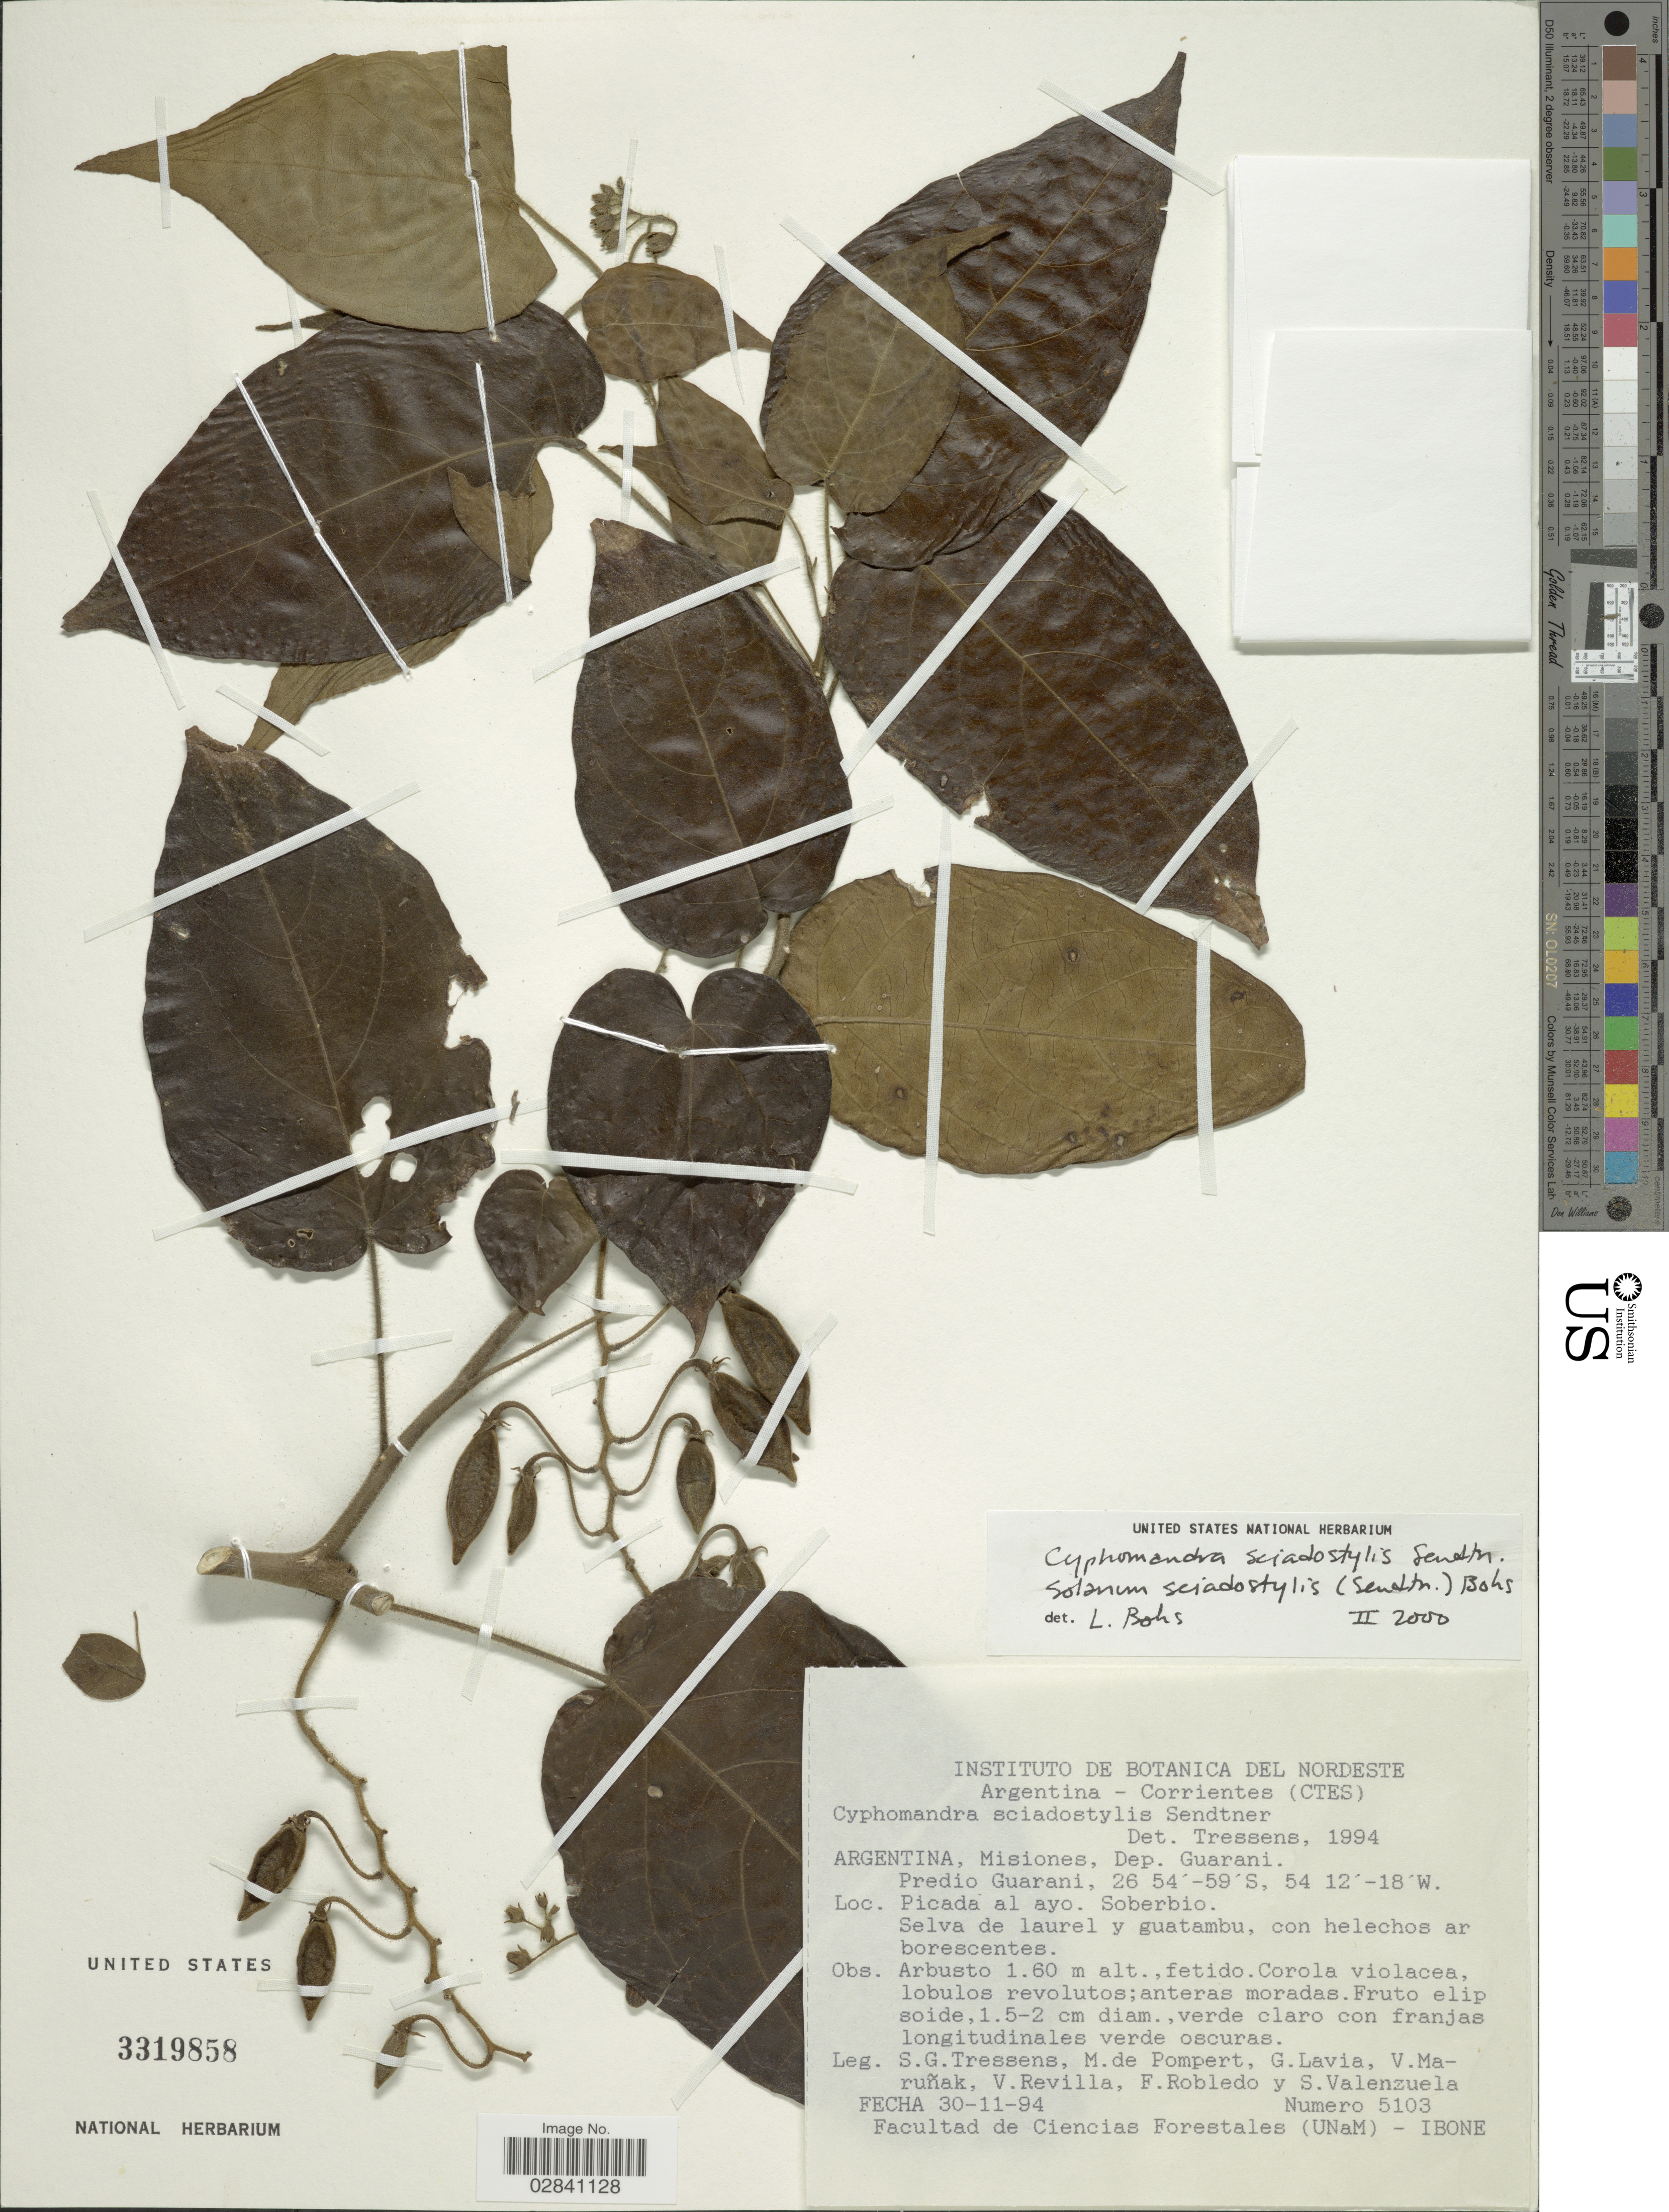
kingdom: Plantae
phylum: Tracheophyta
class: Magnoliopsida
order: Solanales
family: Solanaceae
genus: Cyphomandra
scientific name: Cyphomandra sciadostylis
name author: Sendtn.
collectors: S. Tressens, M. de Pompert, G. Lavia, V. Maruñak & et al.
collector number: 5103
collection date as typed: Transcribed d/m/y: 30/11/94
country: Argentina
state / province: Misiones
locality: Dep. Guarani. Predio Guarani. Picada al ayo. Soberbio.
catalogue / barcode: US 3319858